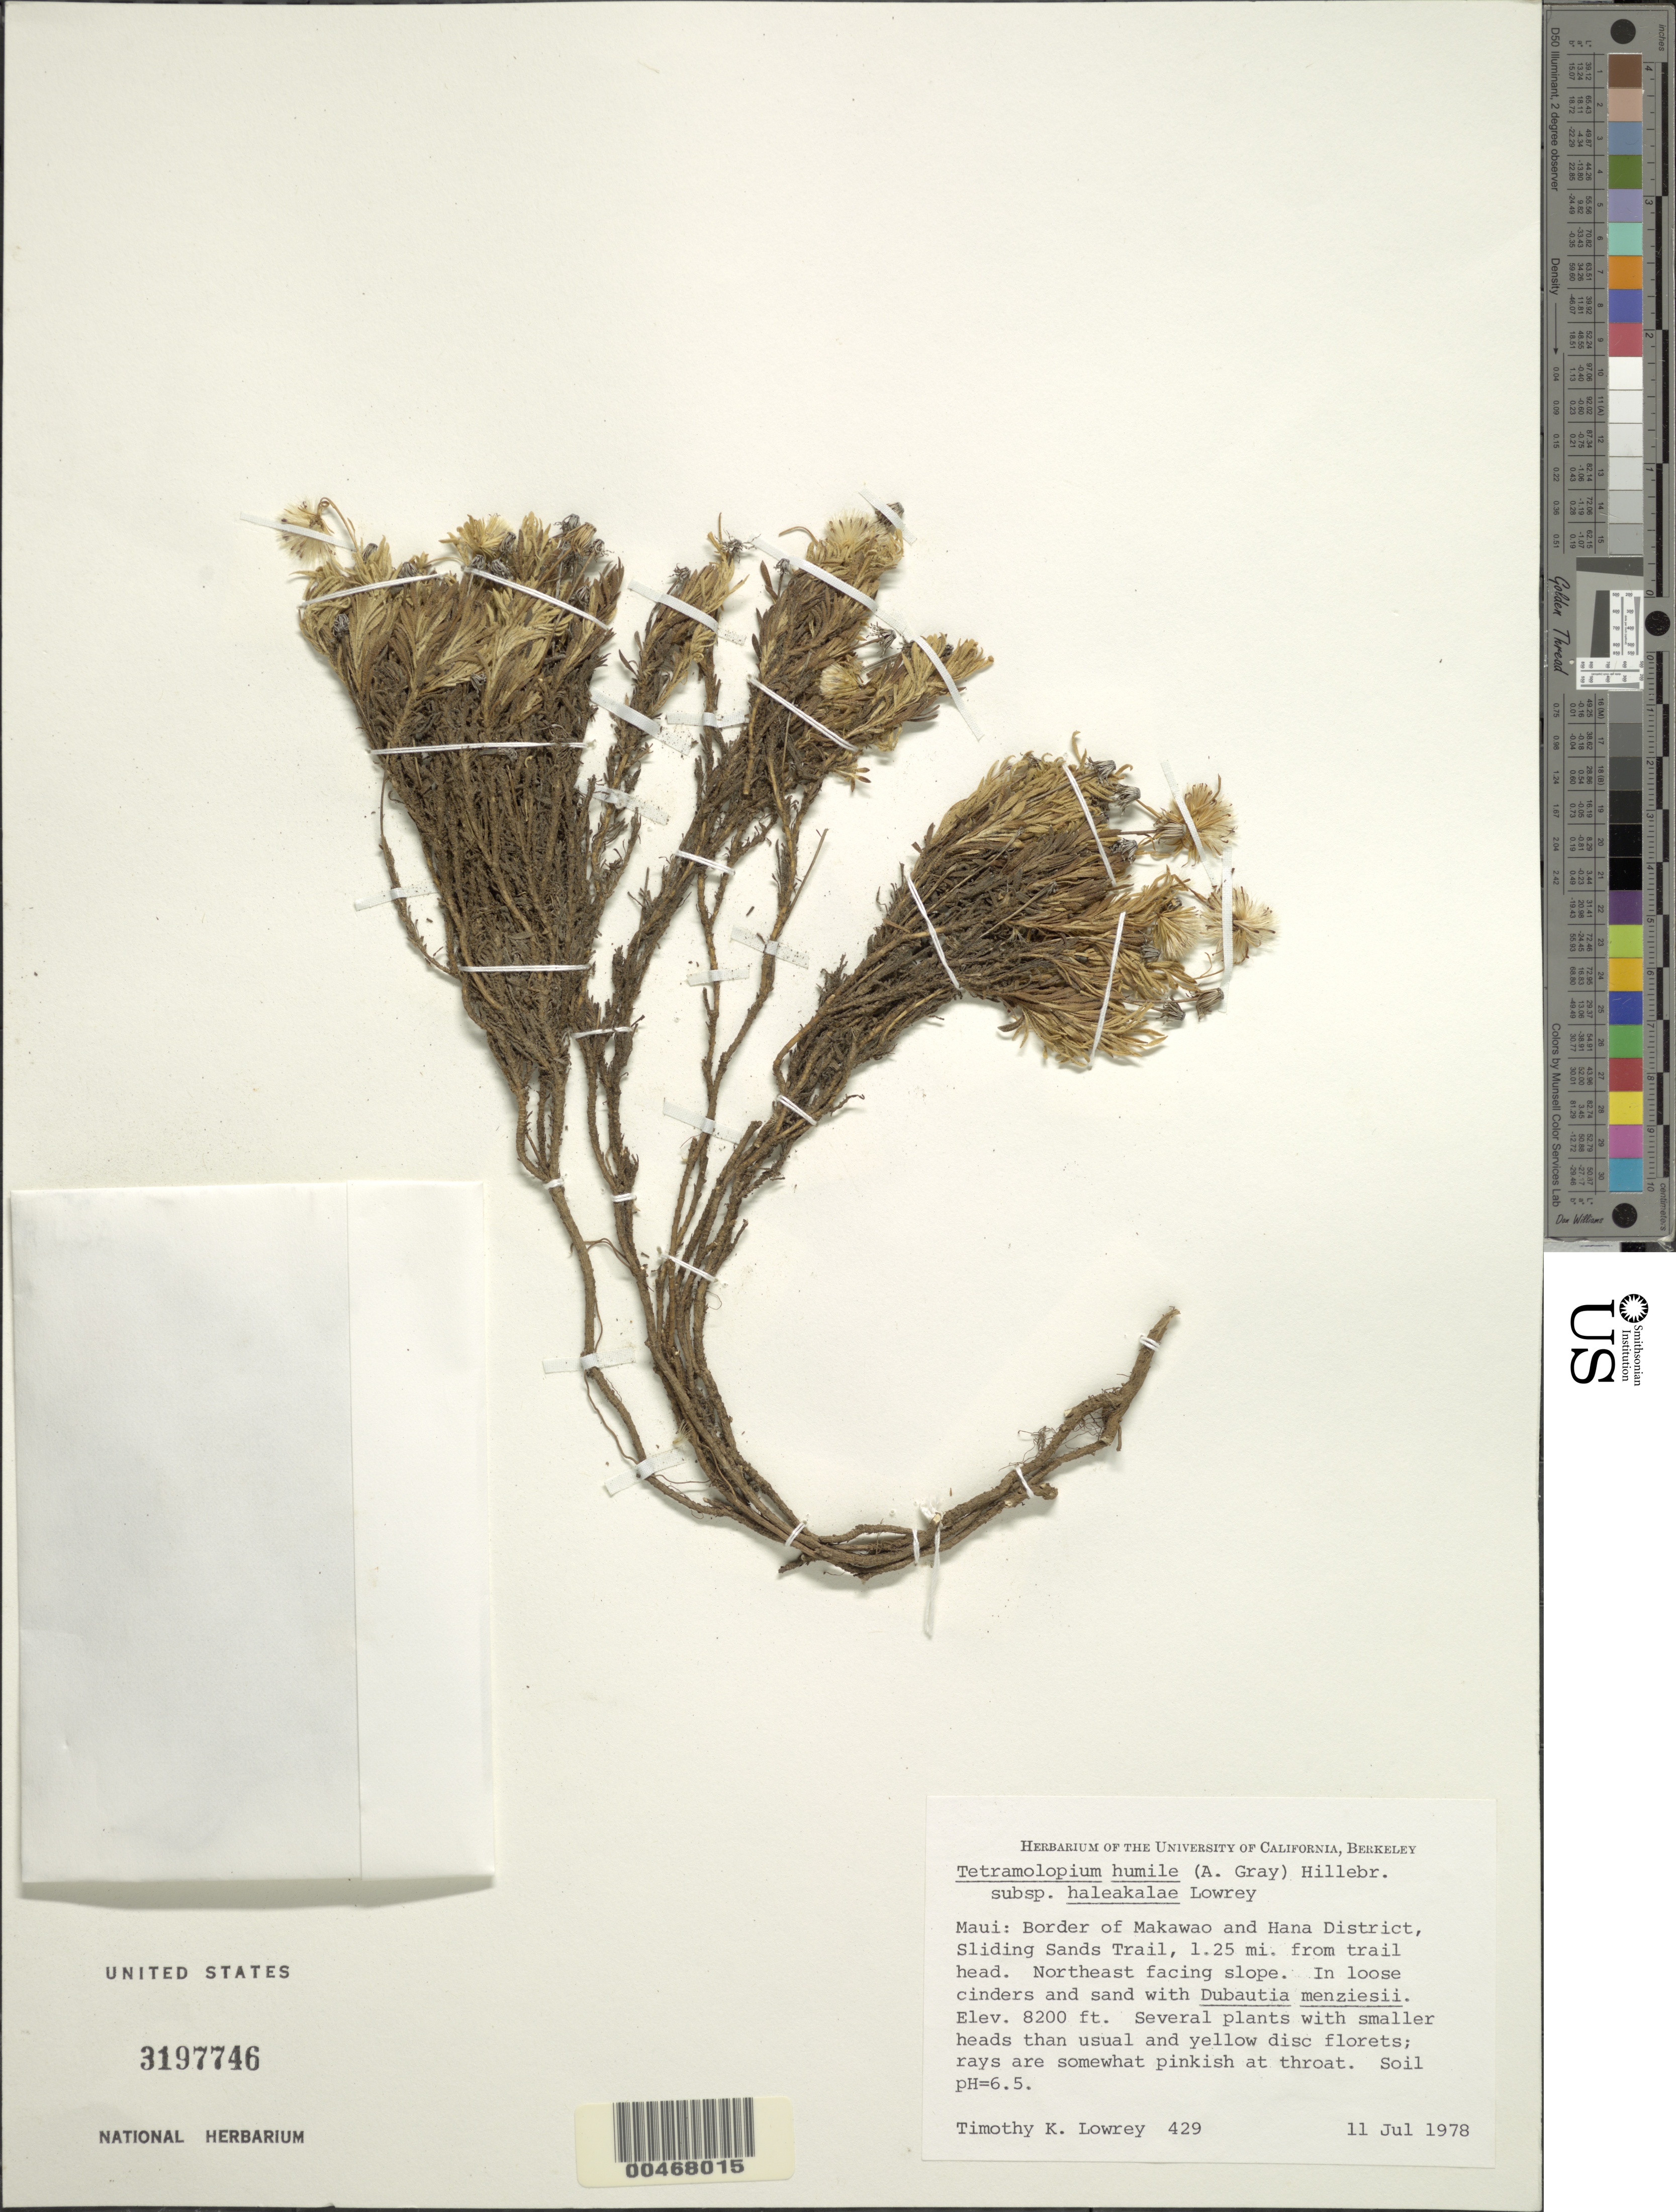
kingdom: Plantae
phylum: Tracheophyta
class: Magnoliopsida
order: Asterales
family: Asteraceae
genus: Tetramolopium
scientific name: Tetramolopium humile subsp. haleakalae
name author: Lowrey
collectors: T. K. Lowrey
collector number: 429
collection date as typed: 11 Jul 1978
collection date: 1978-07-11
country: United States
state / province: Hawaii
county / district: Maui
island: Maui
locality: Border of Makawao and Hana Dist., Sliding Sands Trail, 1.25 mi from trail hd., NE facing slope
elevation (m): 2499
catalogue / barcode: US 3197746